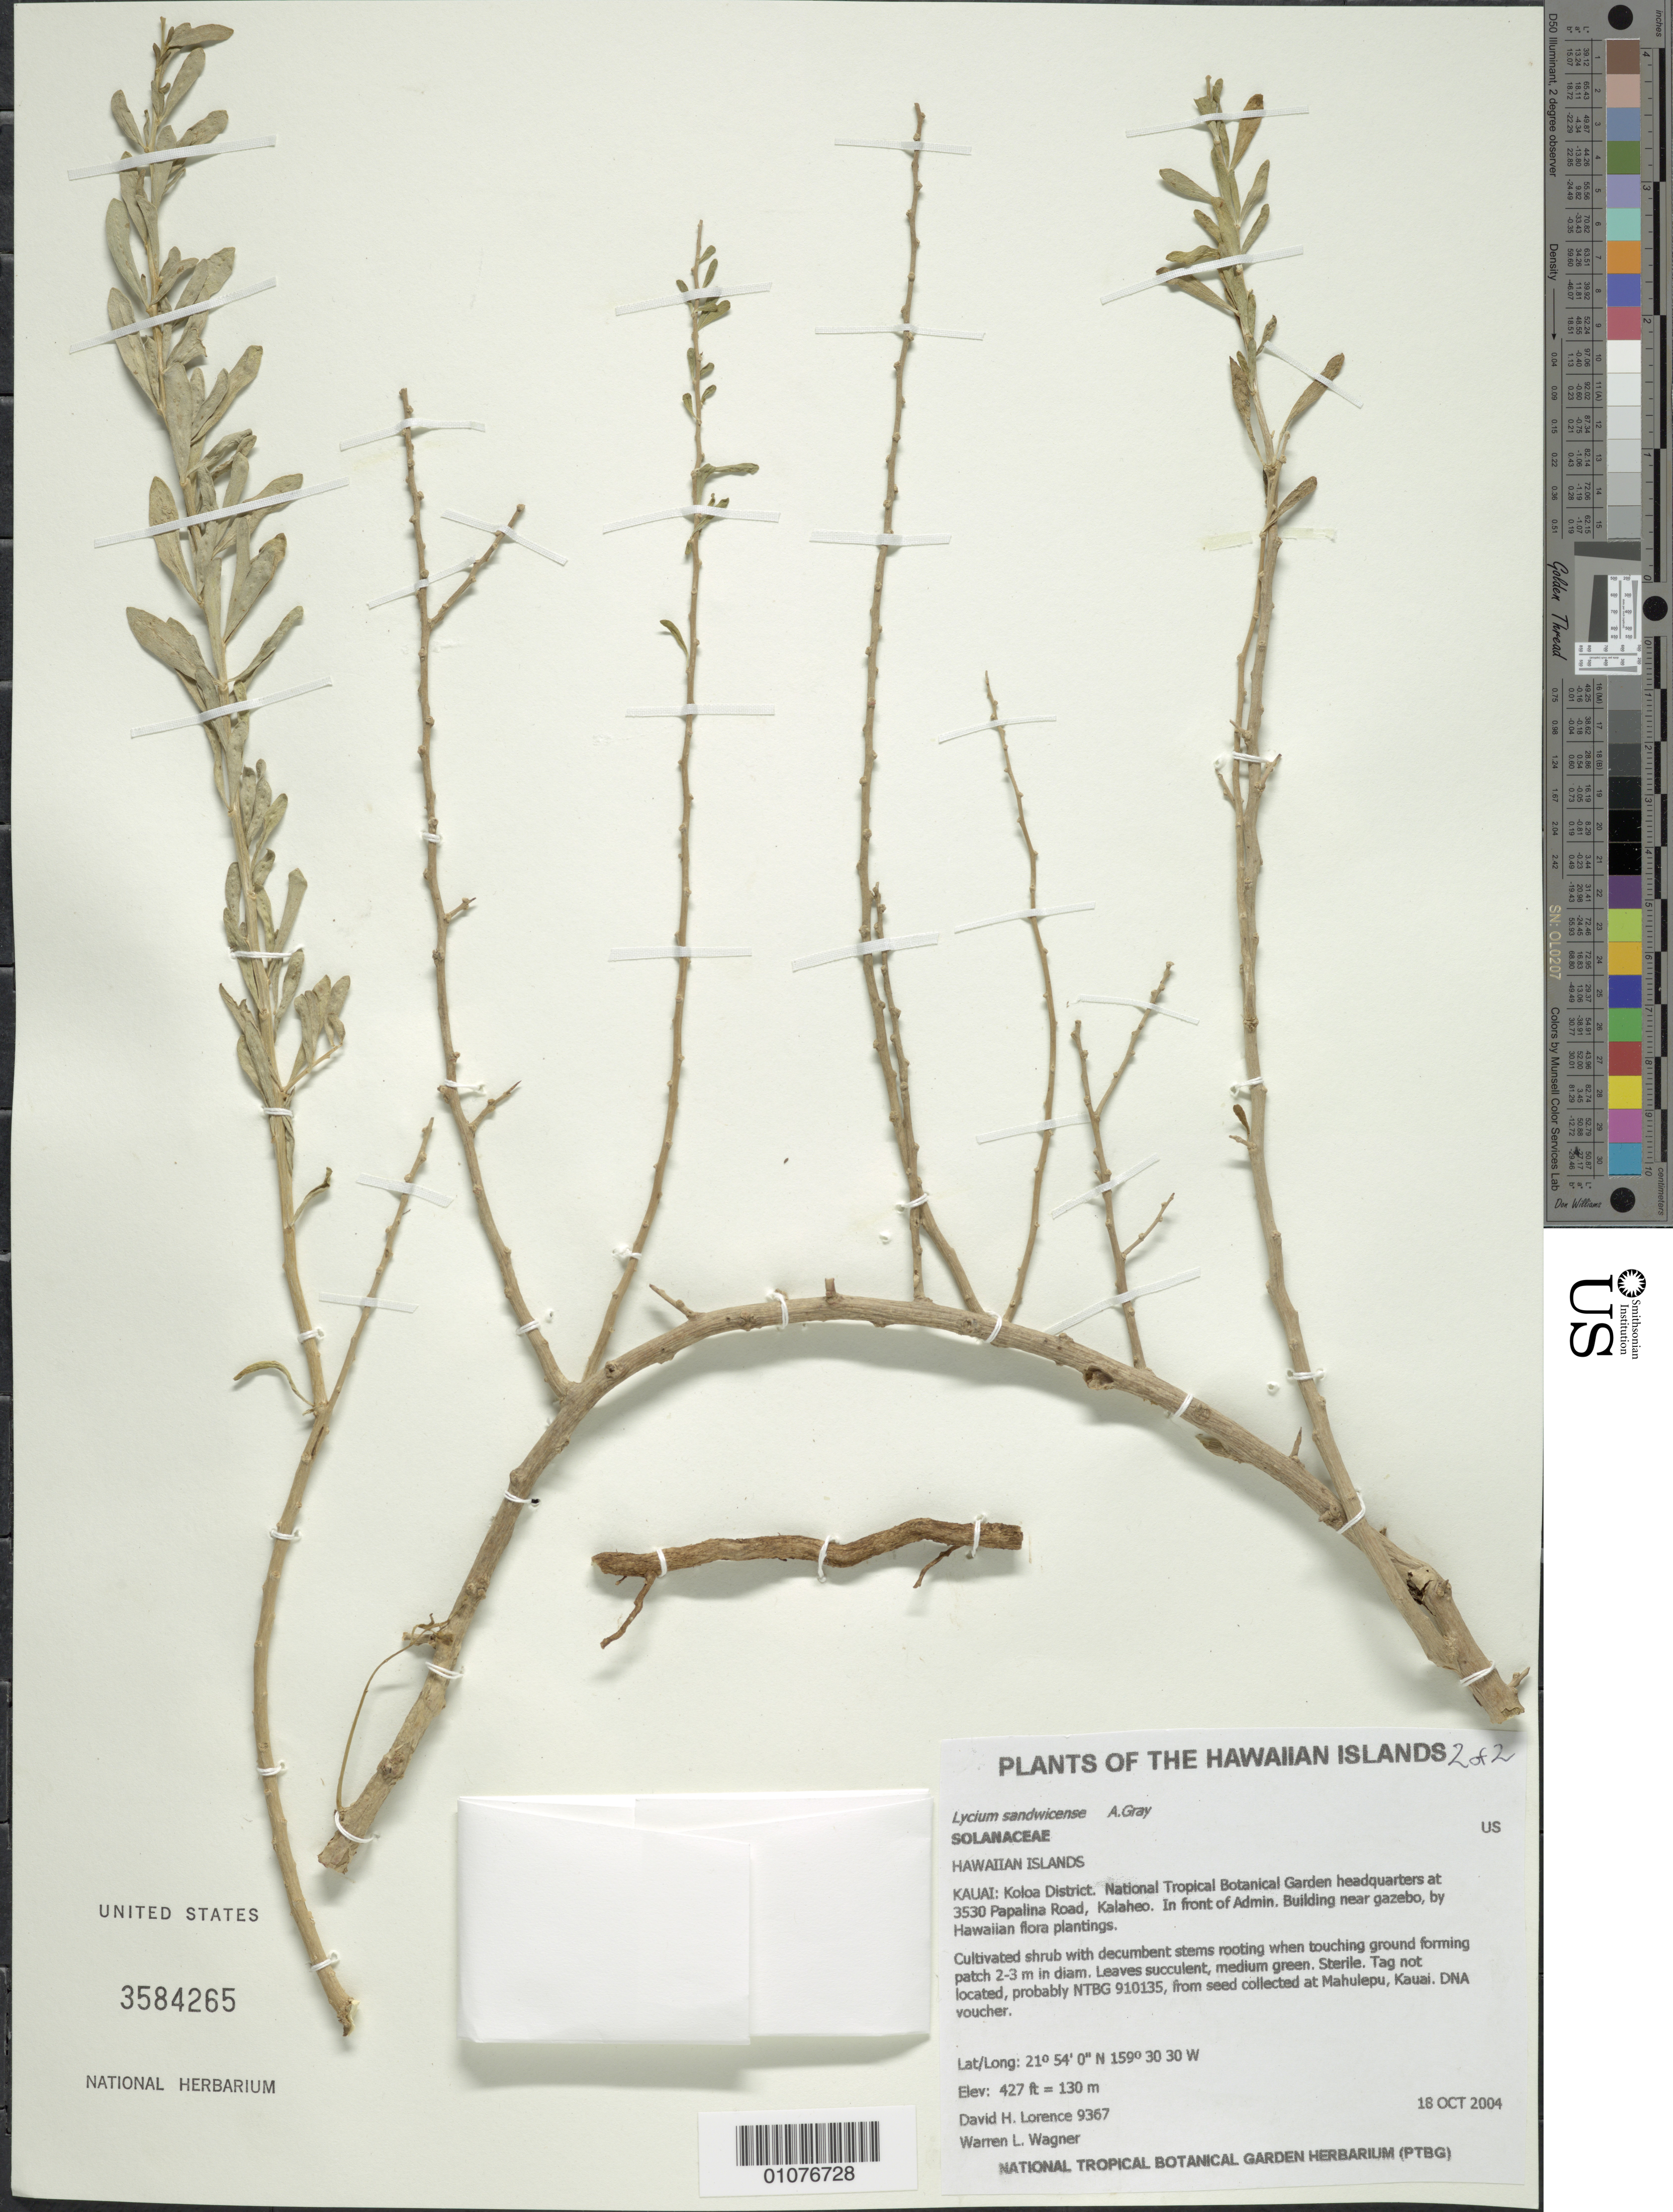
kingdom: Plantae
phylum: Tracheophyta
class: Magnoliopsida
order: Solanales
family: Solanaceae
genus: Lycium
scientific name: Lycium carolinianum var. sandwicense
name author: (A. Gray) C.L. Hitchc.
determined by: Wagner, W. L., (BOT), Smithsonian Institution - National Museum of Natural History (UNITED STATES)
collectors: D. Lorence & W. L. Wagner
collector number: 9367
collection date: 2004-10-18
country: United States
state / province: Hawaii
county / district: Kauai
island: Kaua'i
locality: National Tropical Botanical Garden headquarters at 3530 Papalina Road, Kalaheo. In front of Admin. Building near gazebo, by Hawaiian flora plantings.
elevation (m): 130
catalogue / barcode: US 3584265